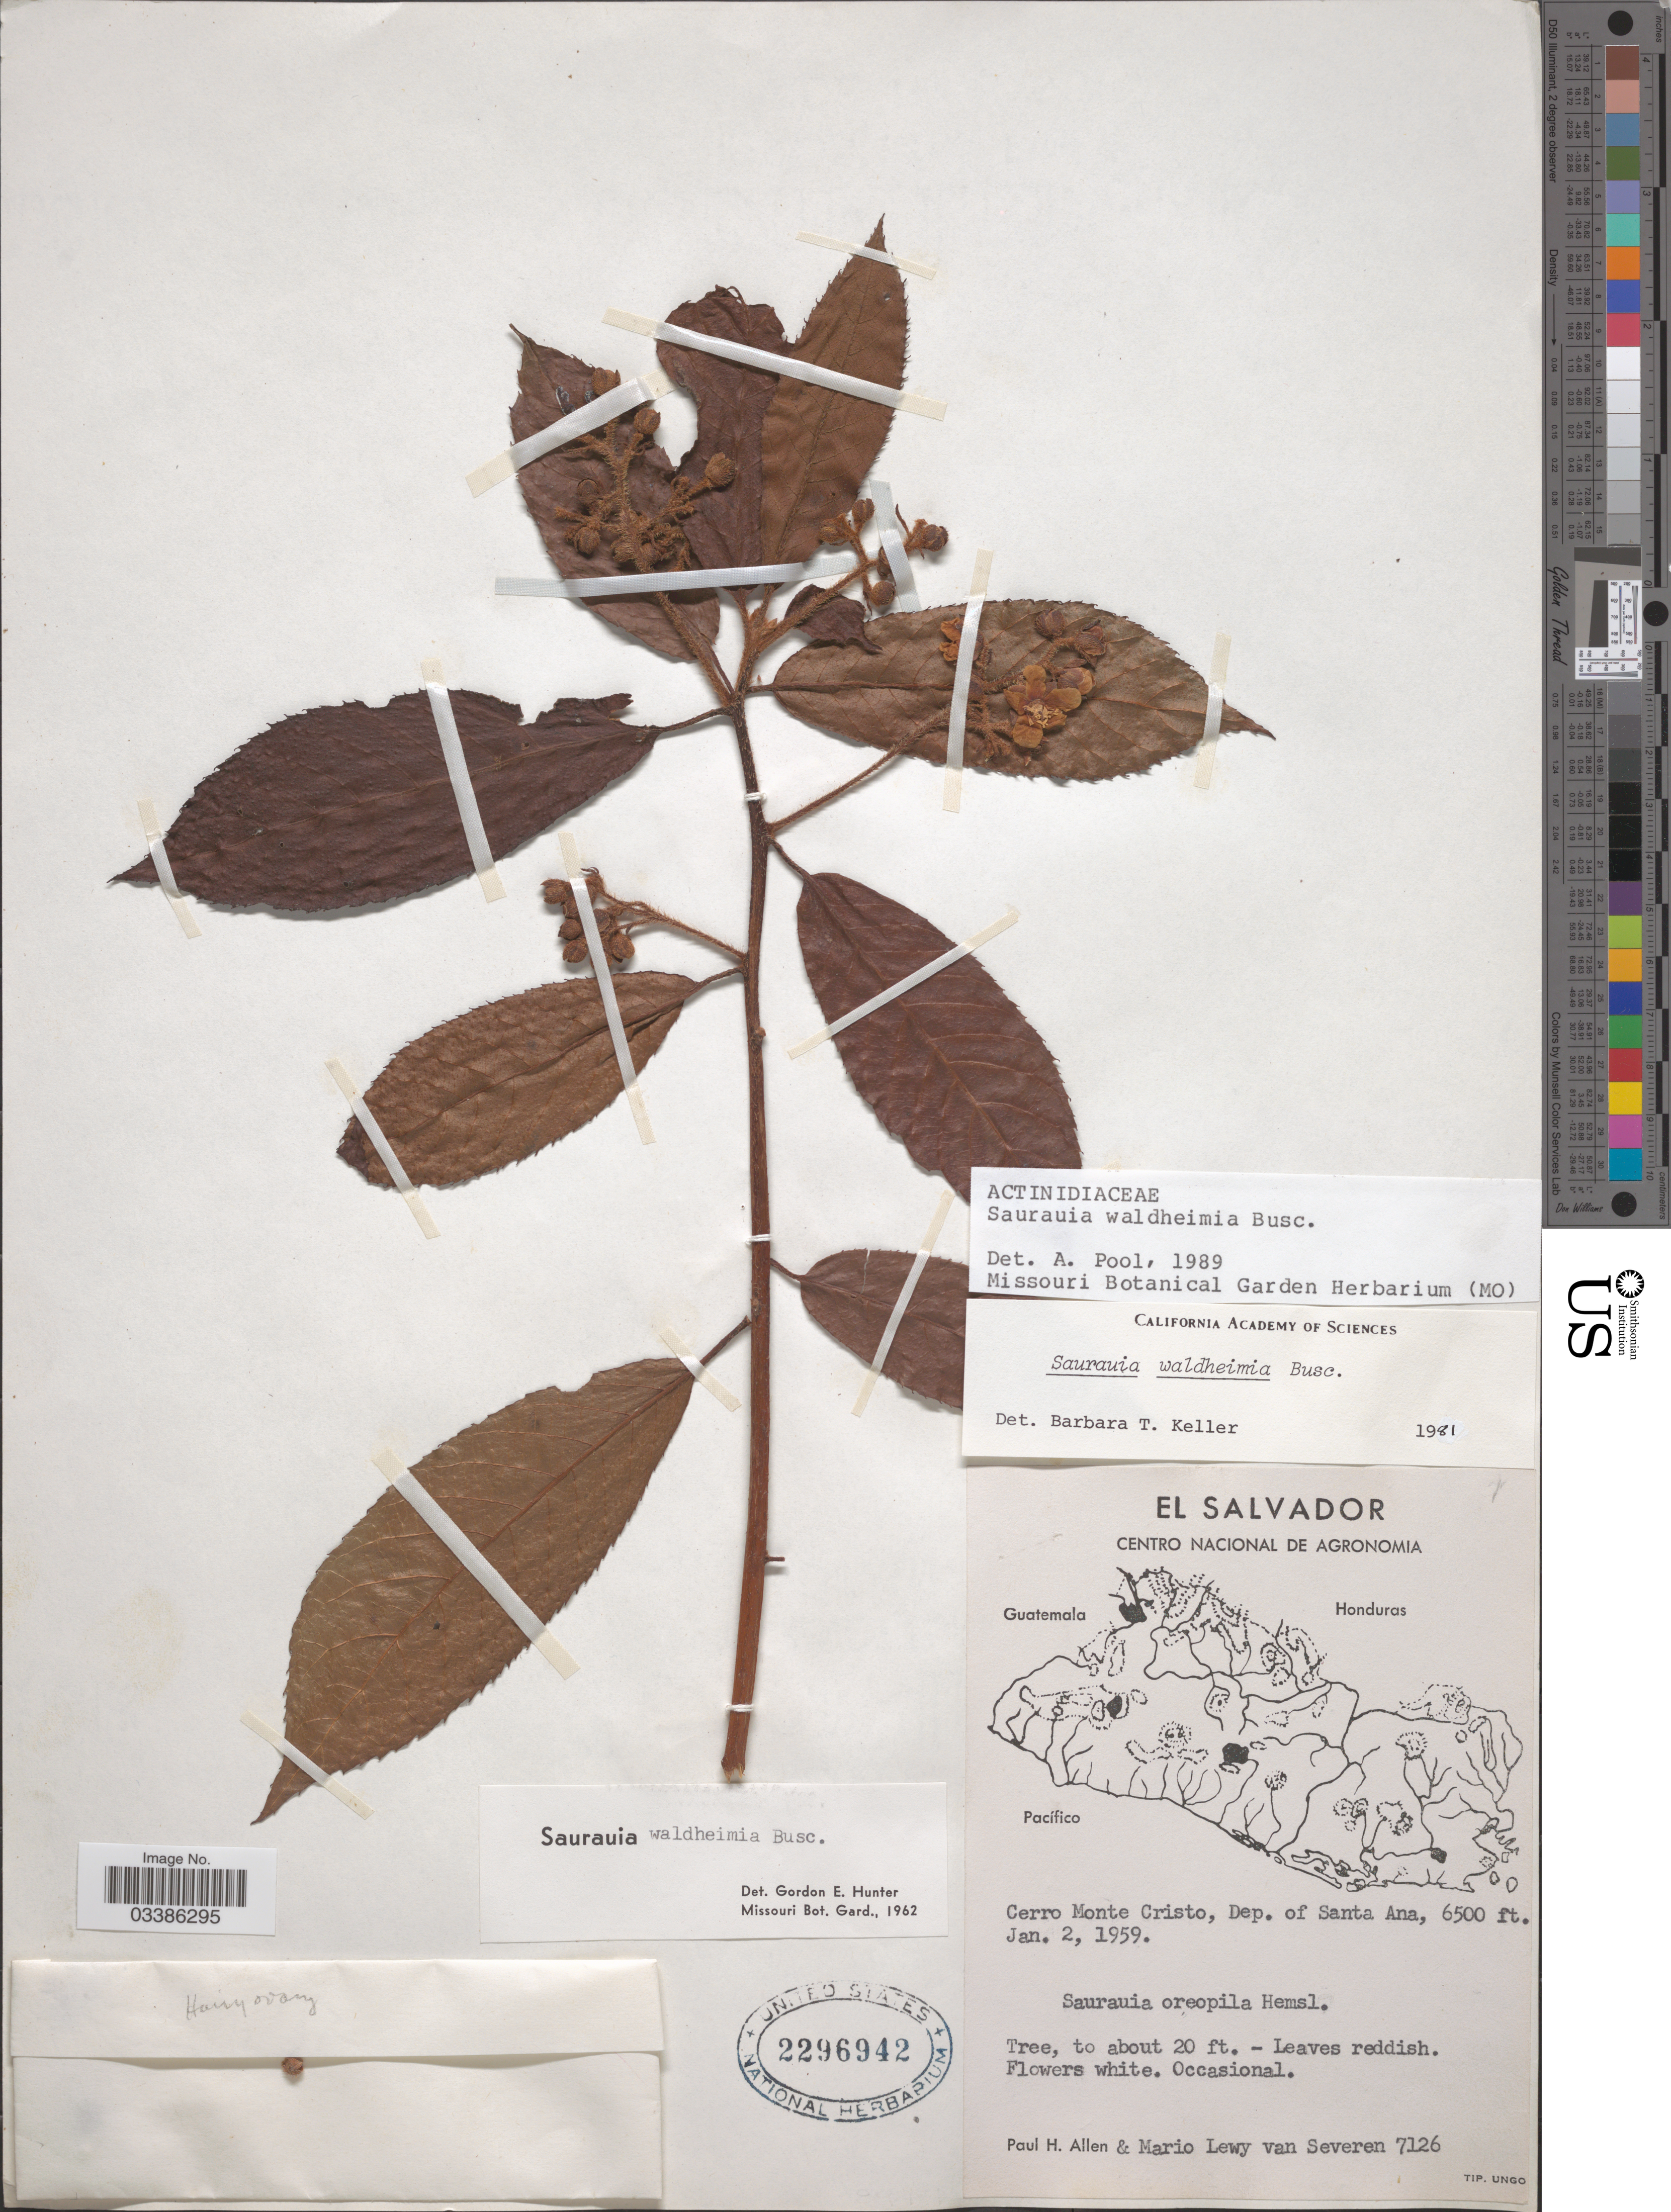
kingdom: Plantae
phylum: Tracheophyta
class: Magnoliopsida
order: Ericales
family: Actinidiaceae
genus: Saurauia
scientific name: Saurauia waldheimii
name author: Buscal.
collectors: P. H. Allen & M. Van Severen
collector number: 7126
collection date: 1959-01-02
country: El Salvador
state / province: Santa Ana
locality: Cerro Monte Cristo, Dep. of Santa Ana.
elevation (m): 1981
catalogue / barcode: US 2296942